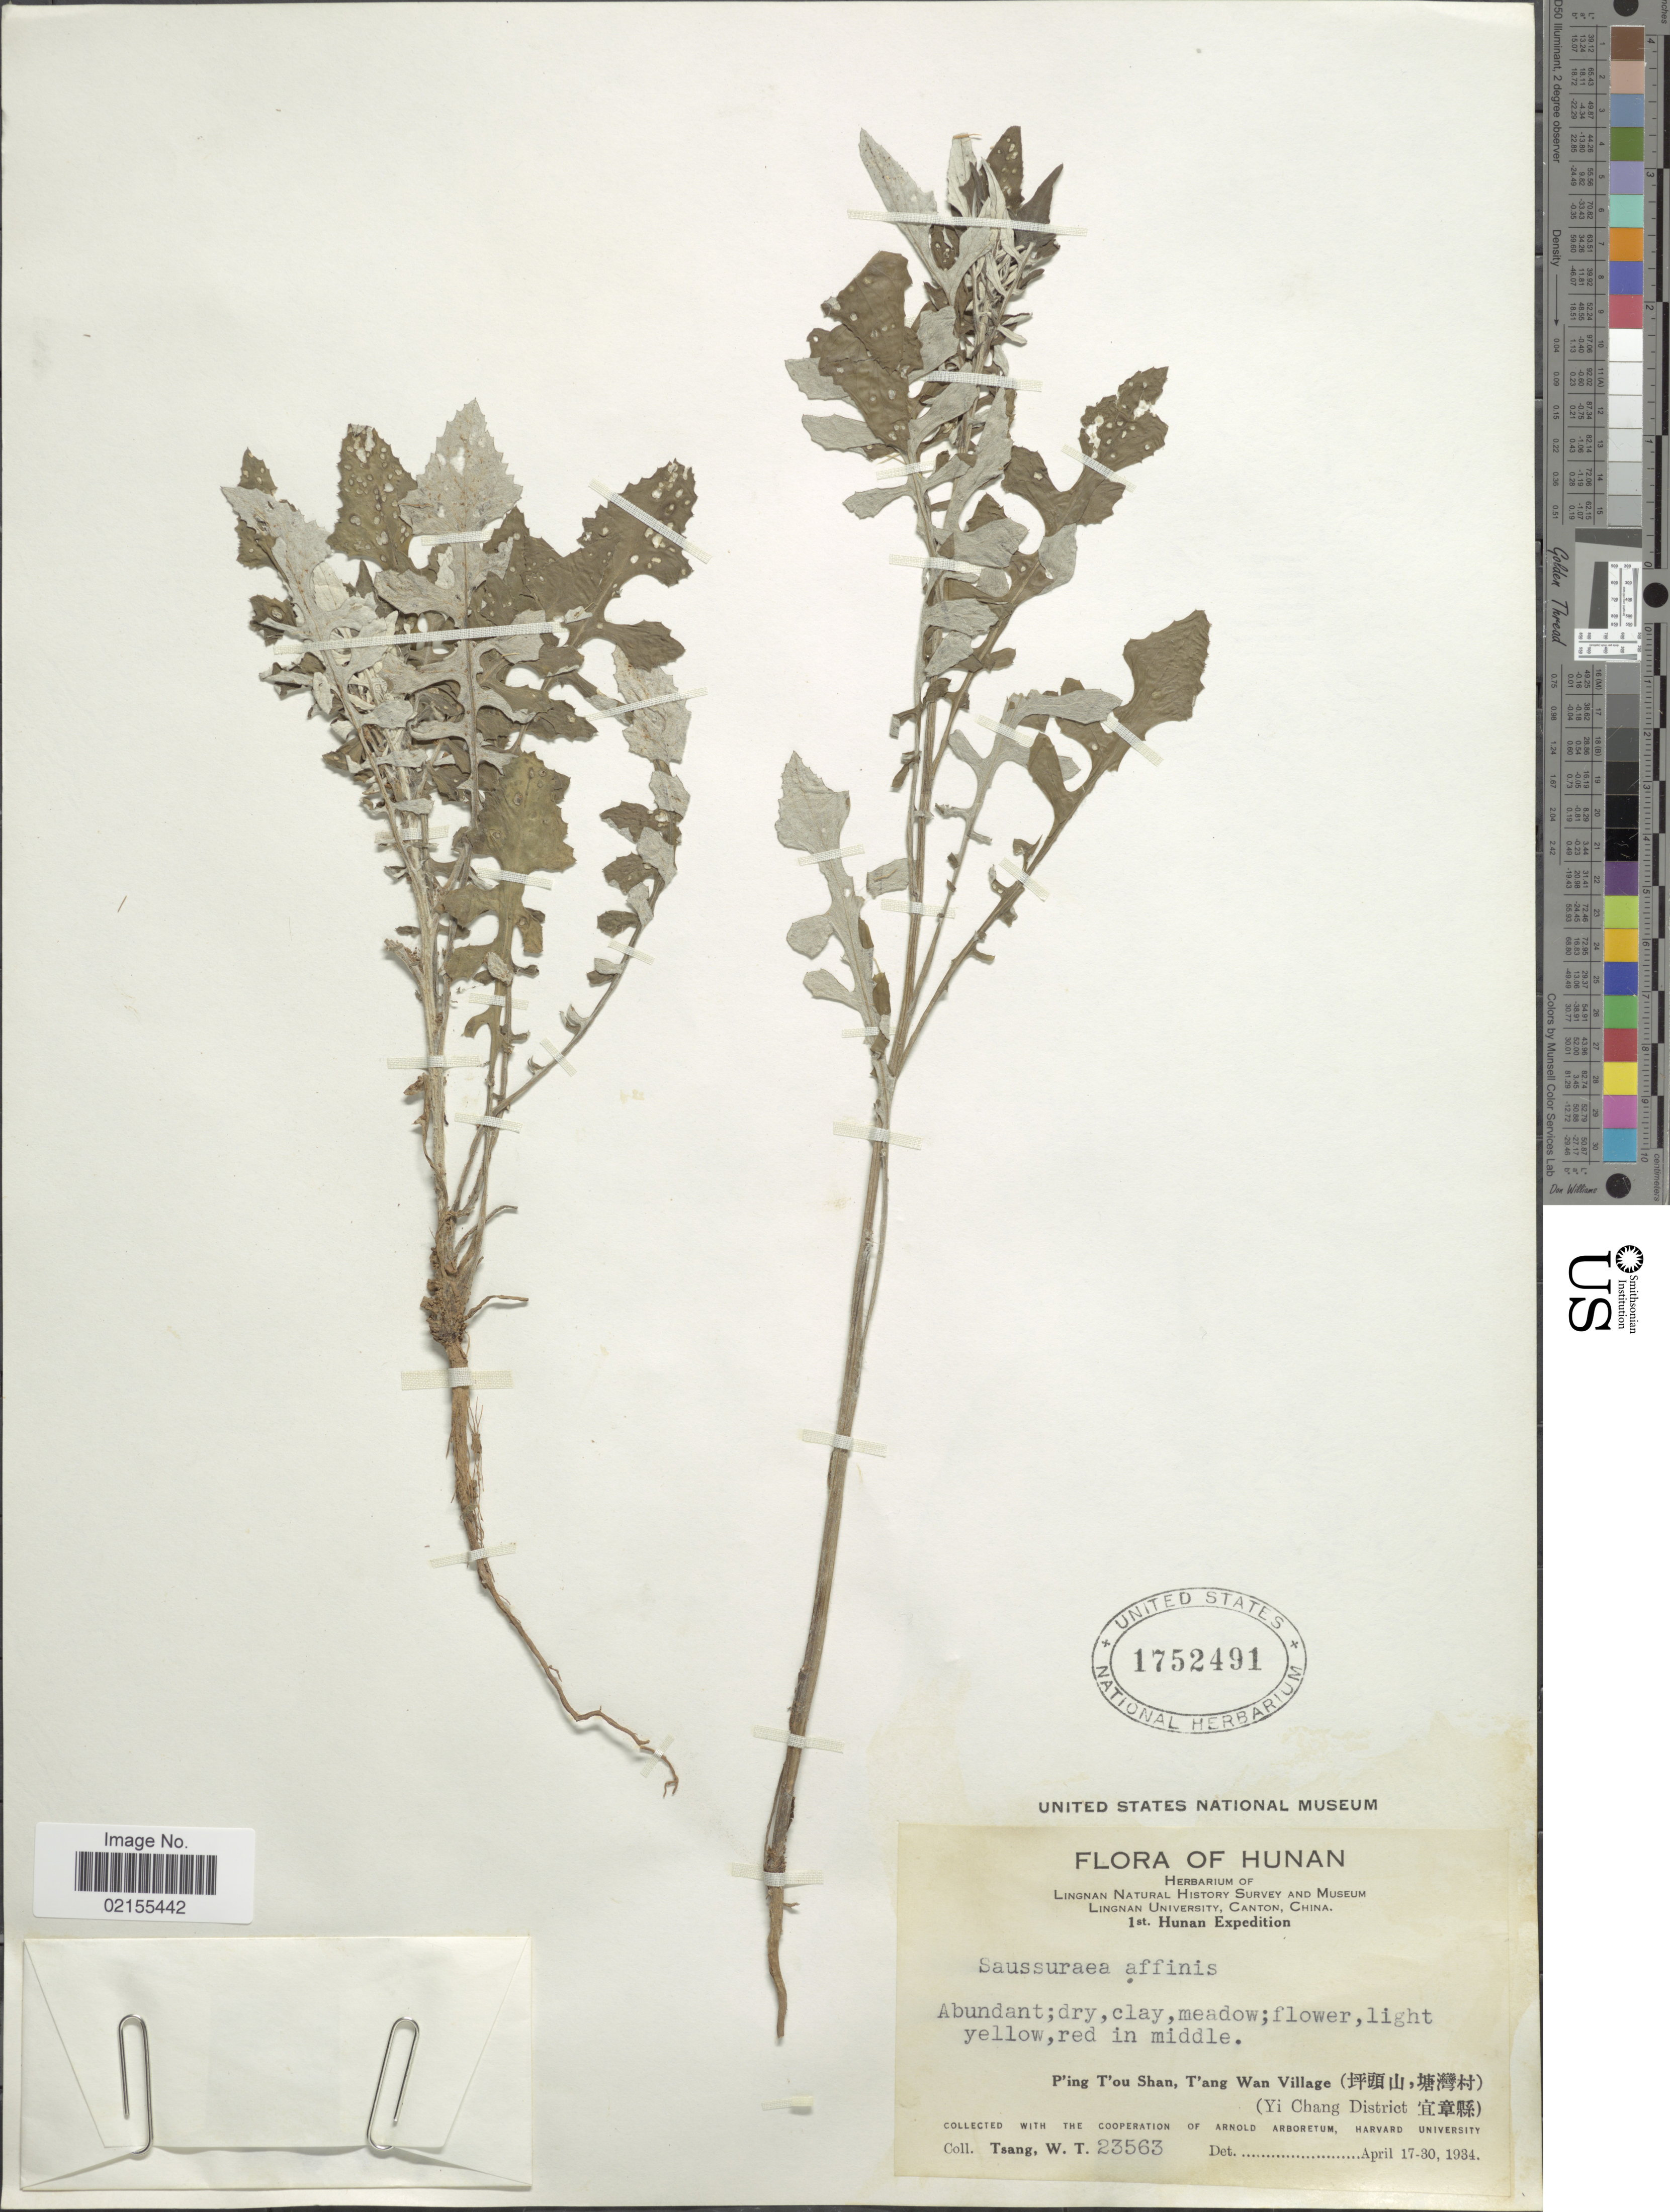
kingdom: Plantae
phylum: Tracheophyta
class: Magnoliopsida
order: Asterales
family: Asteraceae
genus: Hemistepta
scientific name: Hemistepta lyrata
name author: Bunge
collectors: W. T. Tsang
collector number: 23563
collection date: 1934-04-17/1934-04-30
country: China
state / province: Hunan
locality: P'ing T'ou Shan, T'ang Wan Village (Yi Chang District)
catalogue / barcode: US 1752491